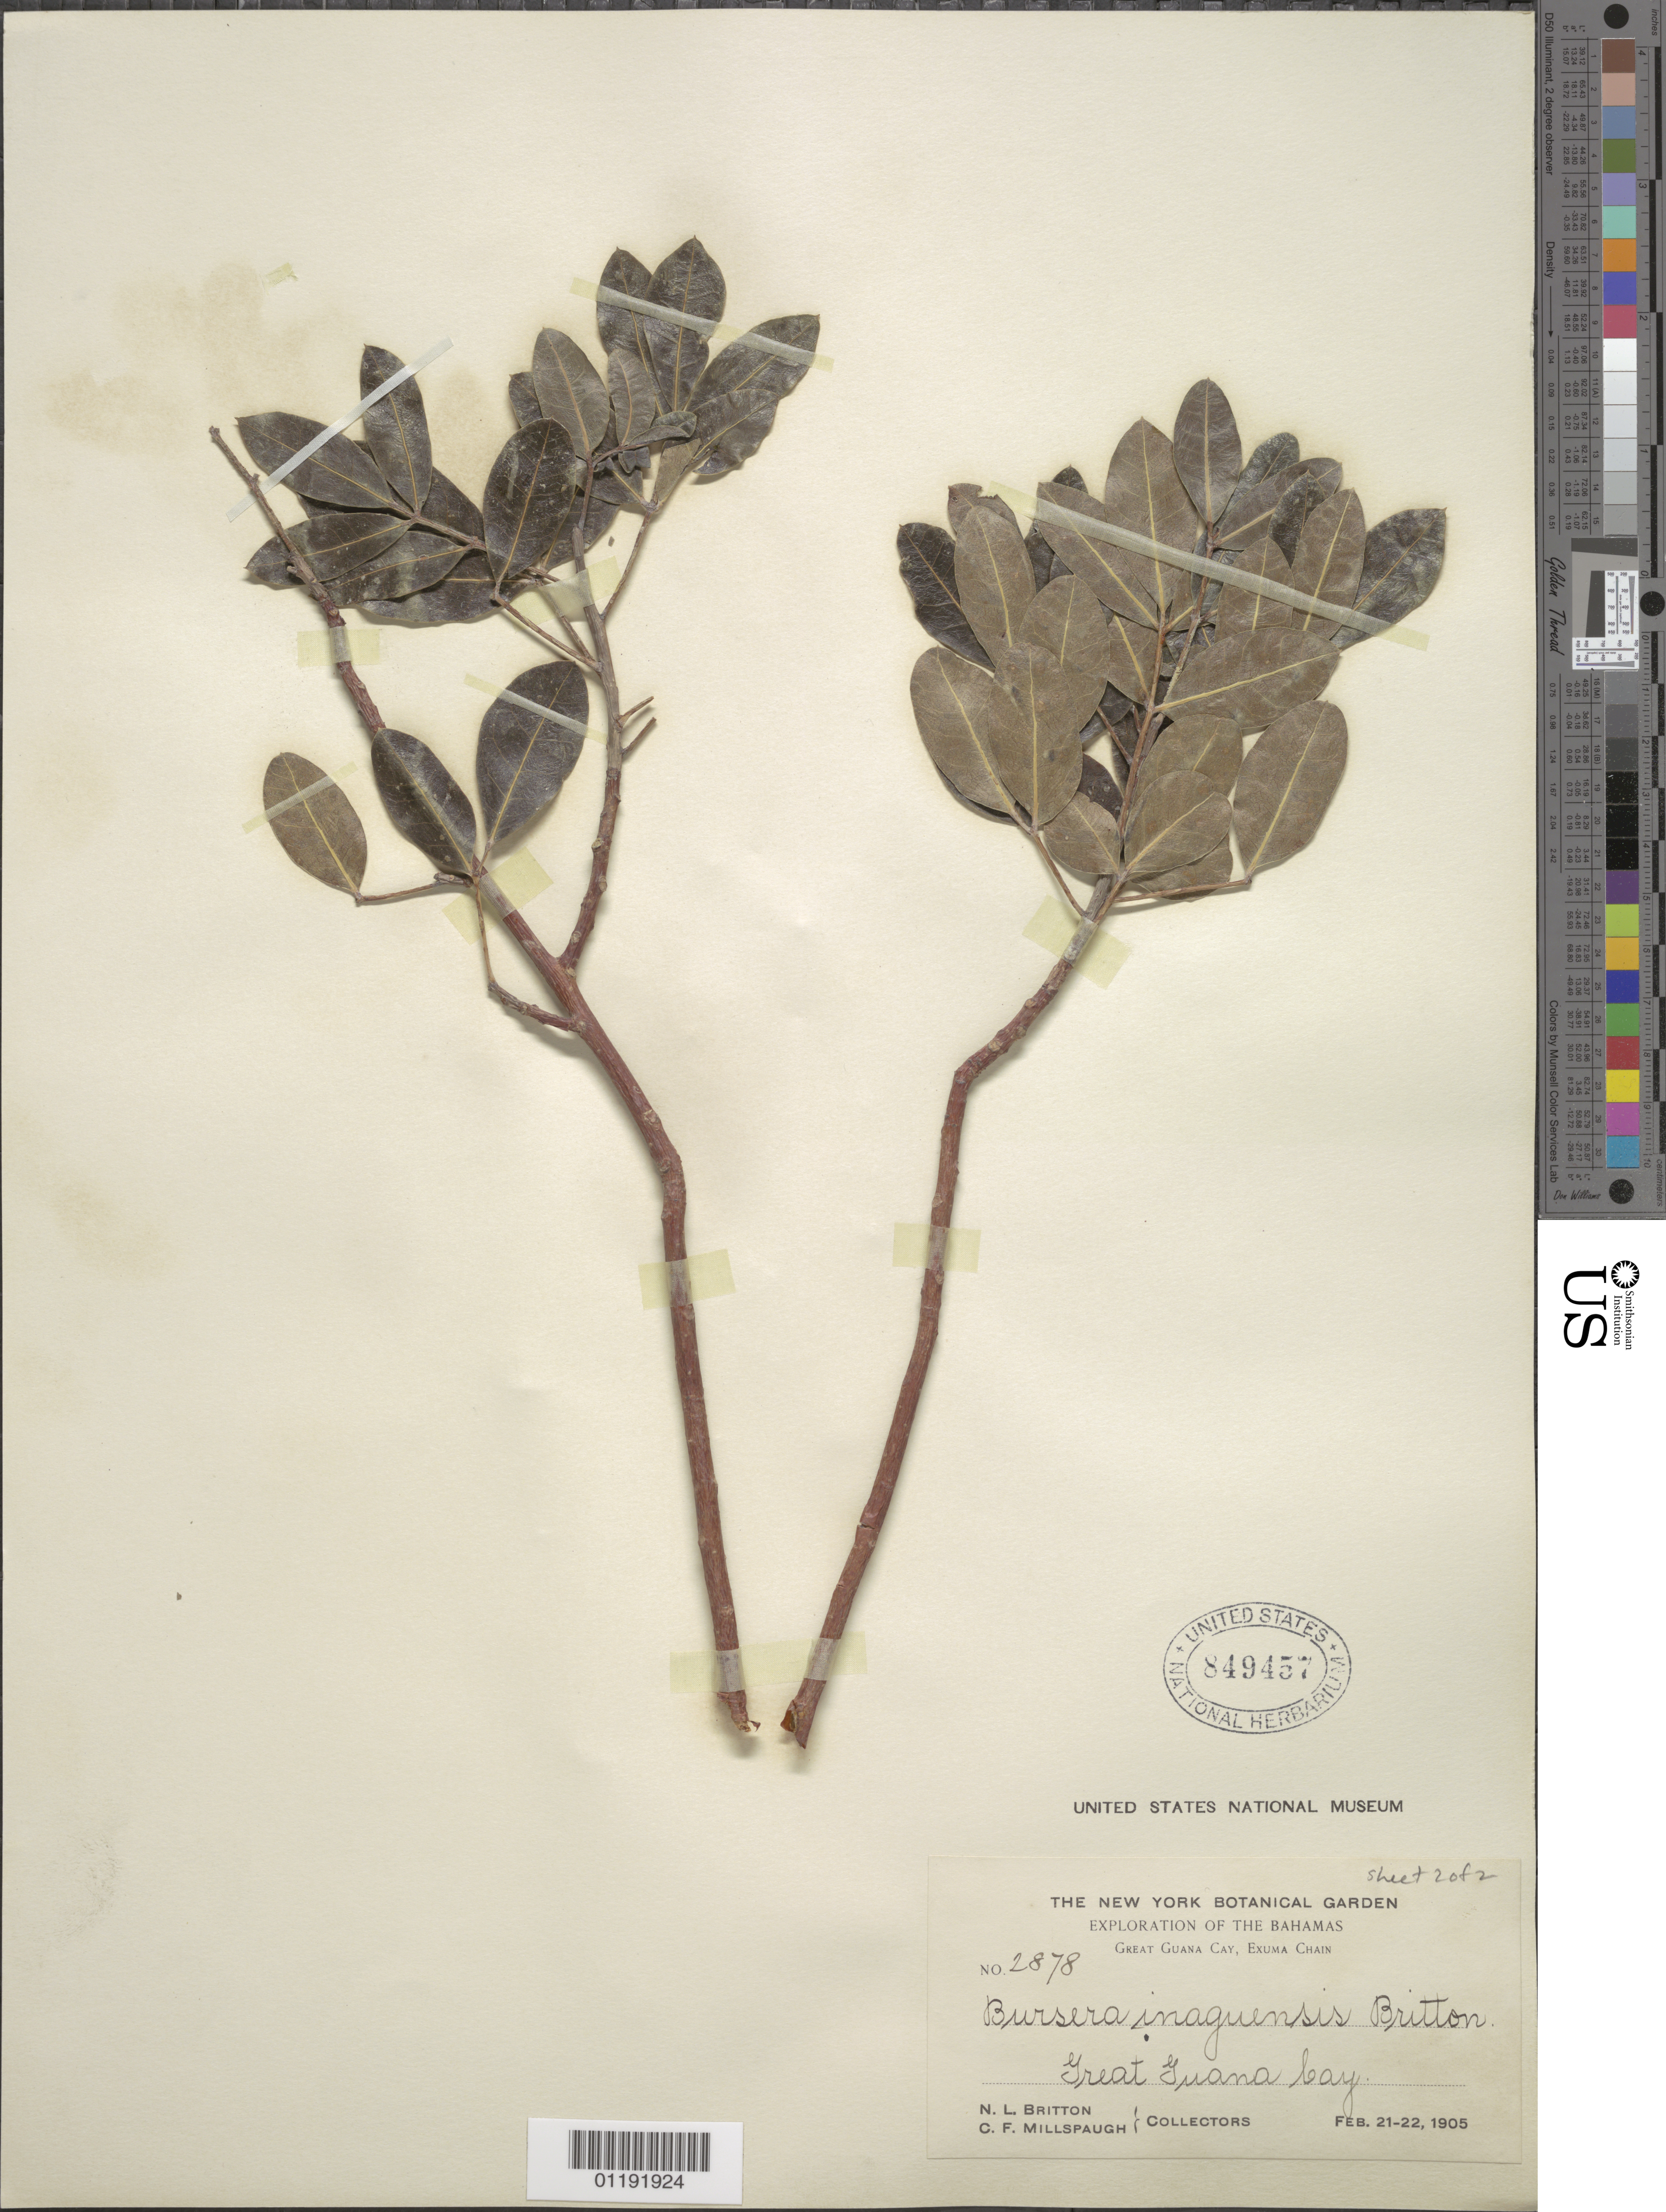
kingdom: Plantae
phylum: Tracheophyta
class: Magnoliopsida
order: Sapindales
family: Burseraceae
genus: Bursera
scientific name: Bursera inaguensis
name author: Britton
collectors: N. Britton & C. F. Millspaugh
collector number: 2878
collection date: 1905-02-21/1905-02-22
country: Bahamas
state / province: Great Guana Cay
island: Great Guana Cay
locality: Great Guana Bay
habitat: Bay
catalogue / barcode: US 849457